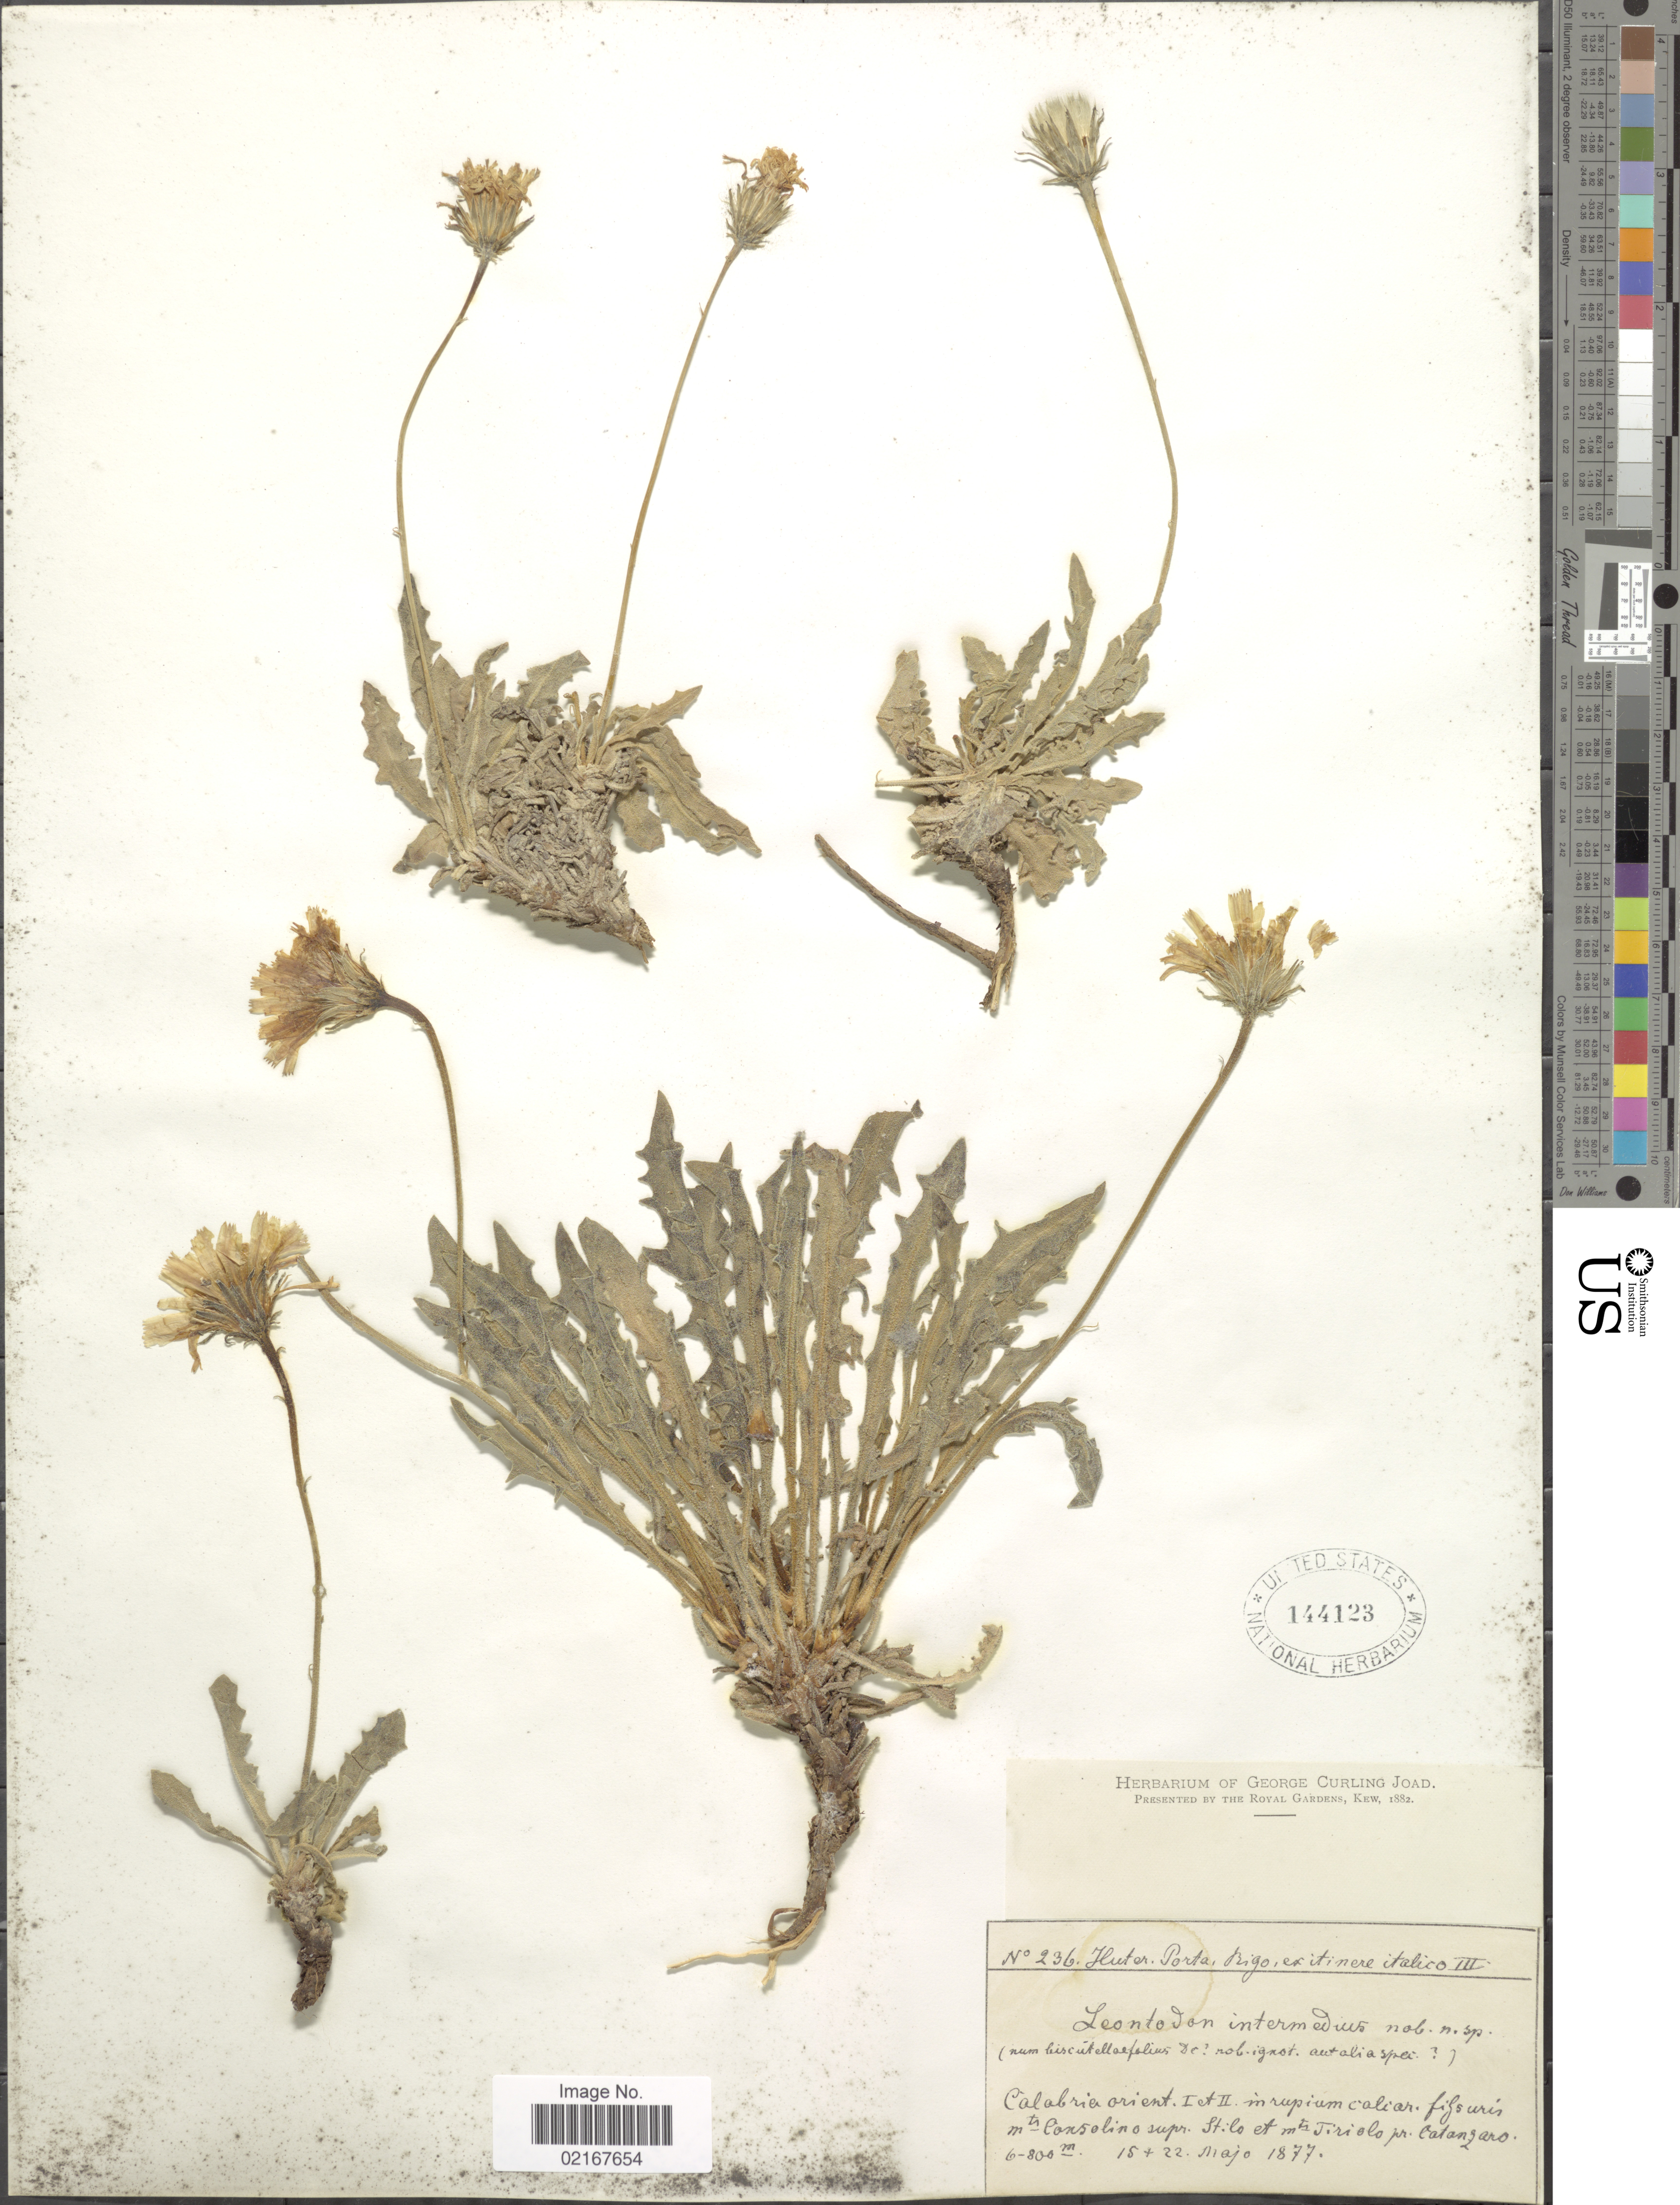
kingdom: Plantae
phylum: Tracheophyta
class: Magnoliopsida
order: Asterales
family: Asteraceae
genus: Leontodon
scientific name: Leontodon intermedius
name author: Huter & et al.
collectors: -. Huter, -- Porta & -- Rigo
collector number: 236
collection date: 1877-05-18/1877-05-22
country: Italy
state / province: Calabria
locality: Calabria Orient. I et II, mts Consolino spr. Stilo et Mts Tiriolo pr. Catanzaro [interpreted]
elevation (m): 600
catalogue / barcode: US 144123